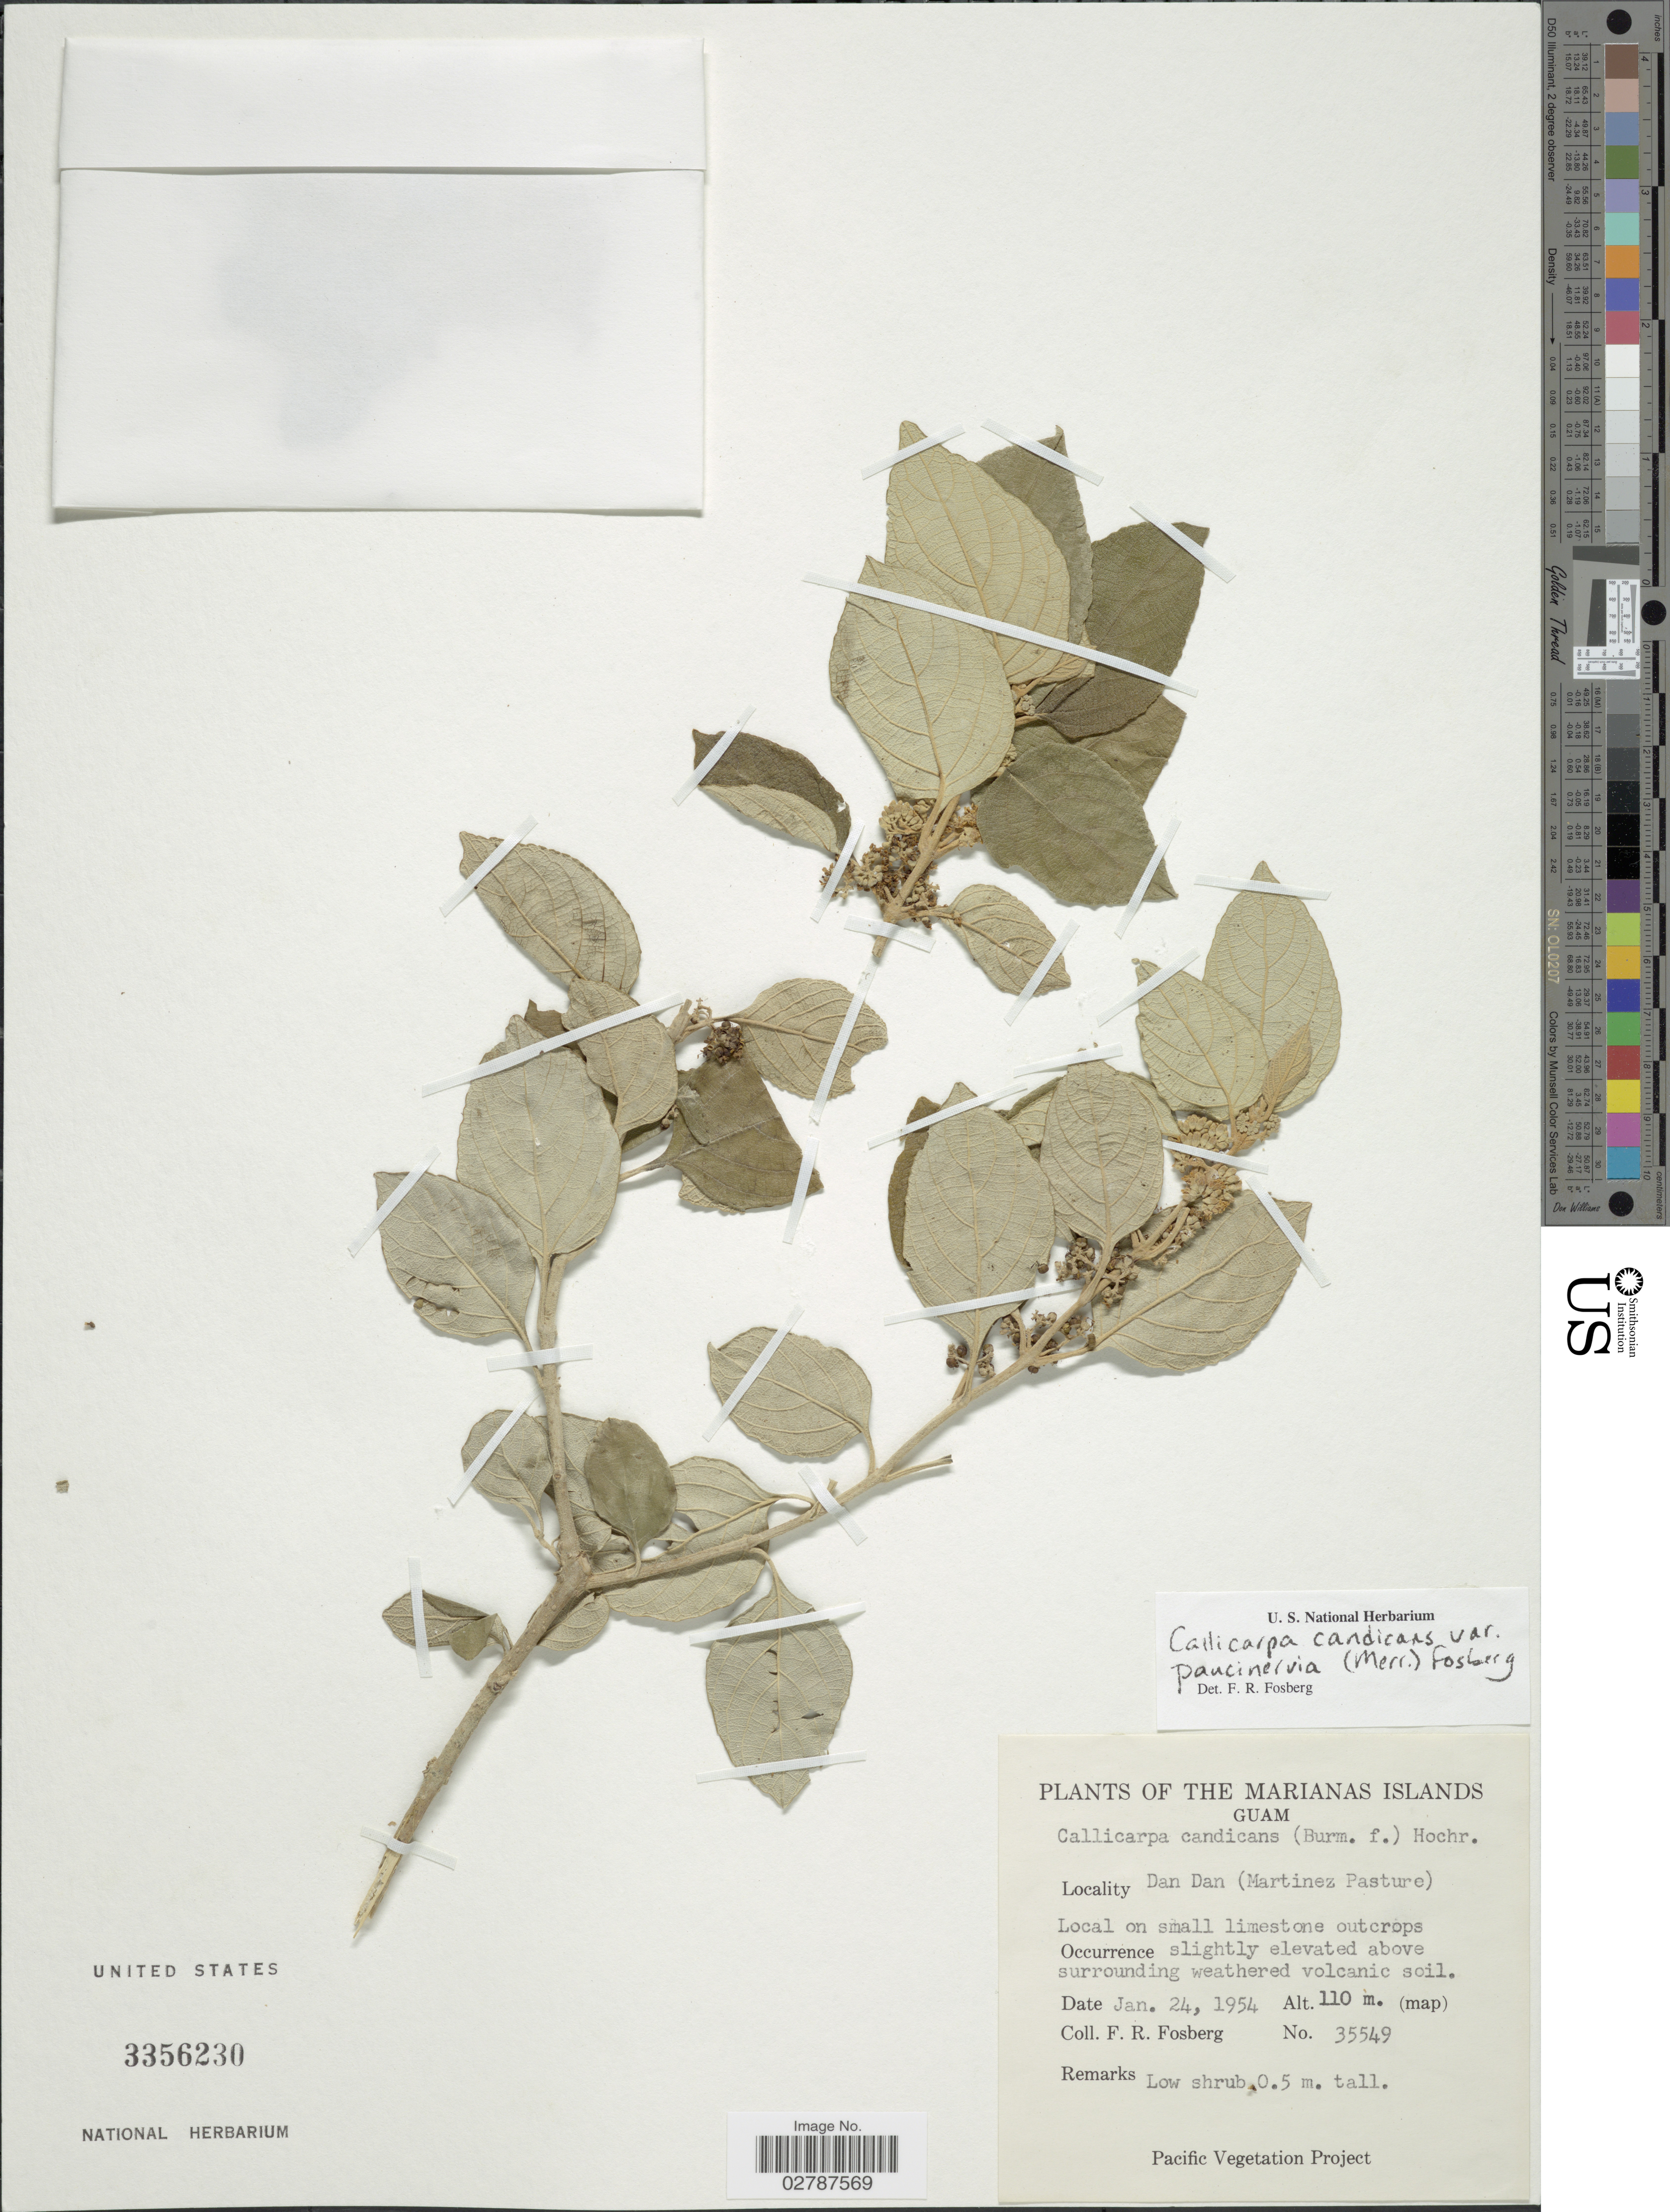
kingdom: Plantae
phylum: Tracheophyta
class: Magnoliopsida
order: Lamiales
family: Lamiaceae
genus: Callicarpa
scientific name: Callicarpa candicans var. paucinervia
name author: (Merr.) Fosberg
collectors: F. R. Fosberg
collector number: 35549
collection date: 1954-01-24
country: Guam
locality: The Marianas Islands. Dan Dan (Martinez Pasture).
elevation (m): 110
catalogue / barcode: US 3356230